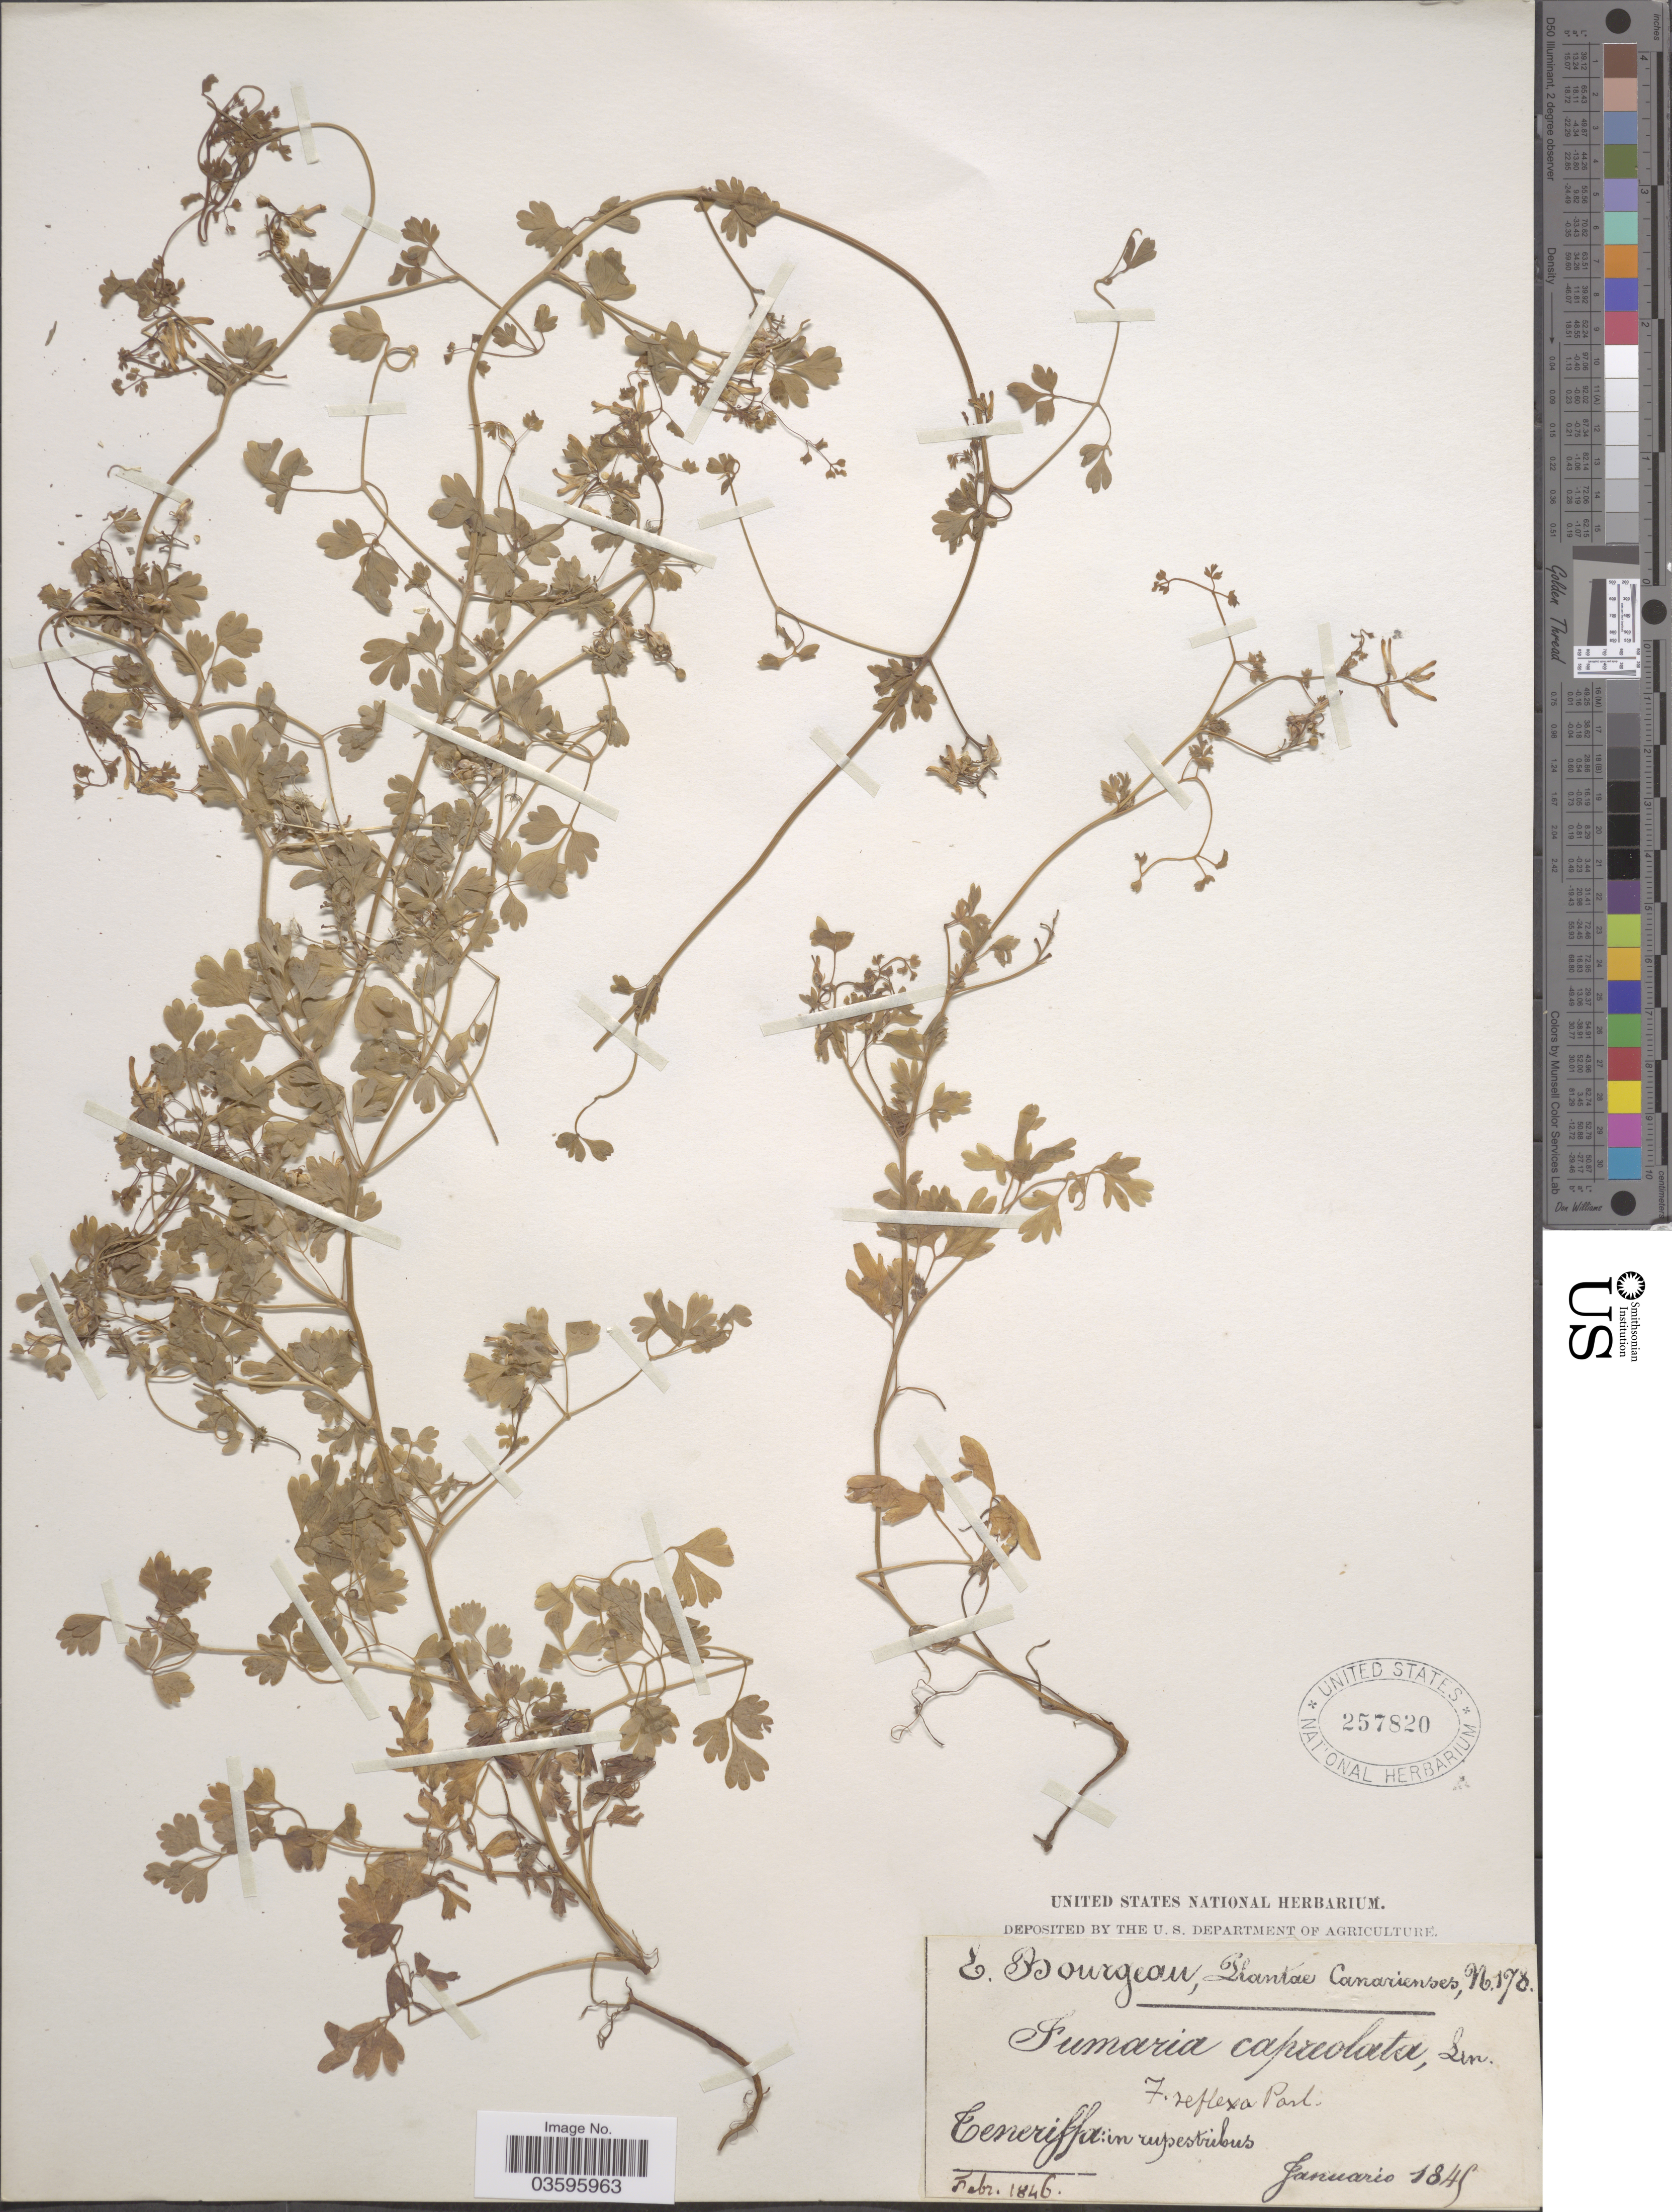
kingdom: Plantae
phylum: Tracheophyta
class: Magnoliopsida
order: Ranunculales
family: Papaveraceae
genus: Fumaria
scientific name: Fumaria capreolata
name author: L.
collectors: E. Bourgeau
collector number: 178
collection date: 1845-01/1846-02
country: Spain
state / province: Canarias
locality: Canarienses. Teneriffa: in rupestribus.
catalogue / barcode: US 257820